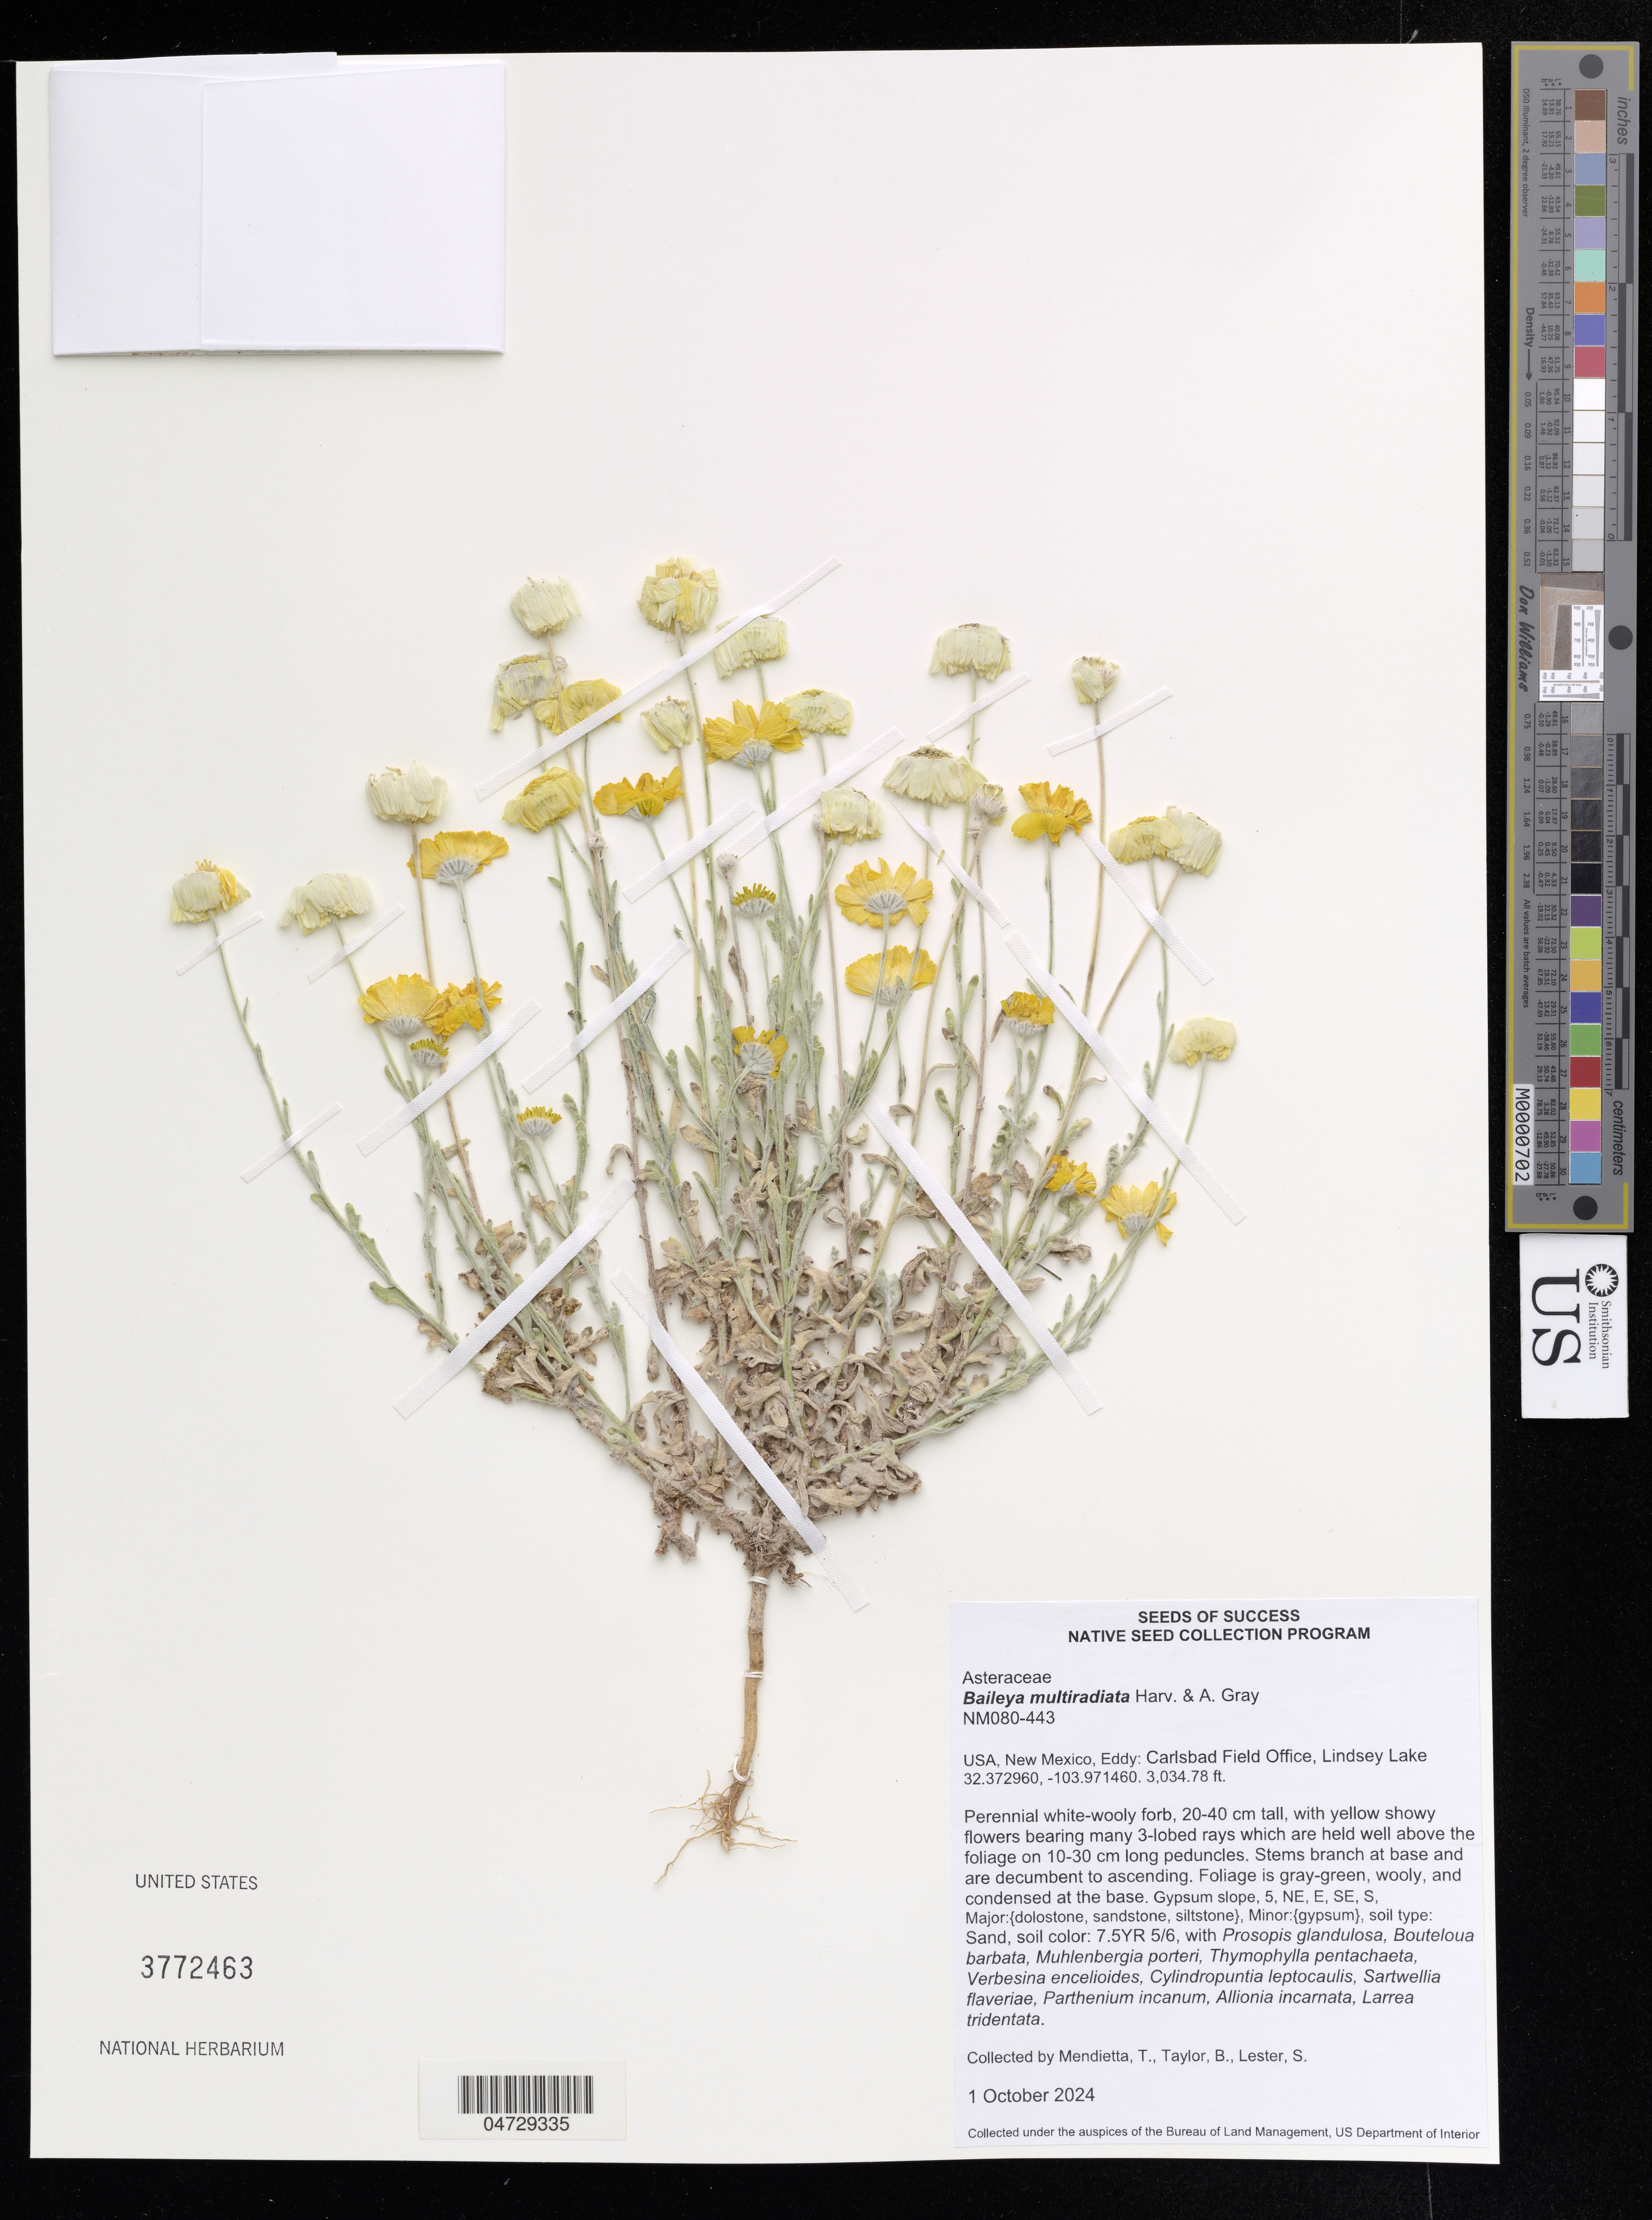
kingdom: Plantae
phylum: Tracheophyta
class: Magnoliopsida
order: Asterales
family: Asteraceae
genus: Baileya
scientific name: Baileya multiradiata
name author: Harv. & A. Gray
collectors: T. Mendietta, B. Taylor & S. Lester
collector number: NM080-443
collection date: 2024-10-01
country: United States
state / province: New Mexico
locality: Eddy: Carlsbad Field Office, Lindsey Lake.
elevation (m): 925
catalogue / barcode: US 3772463